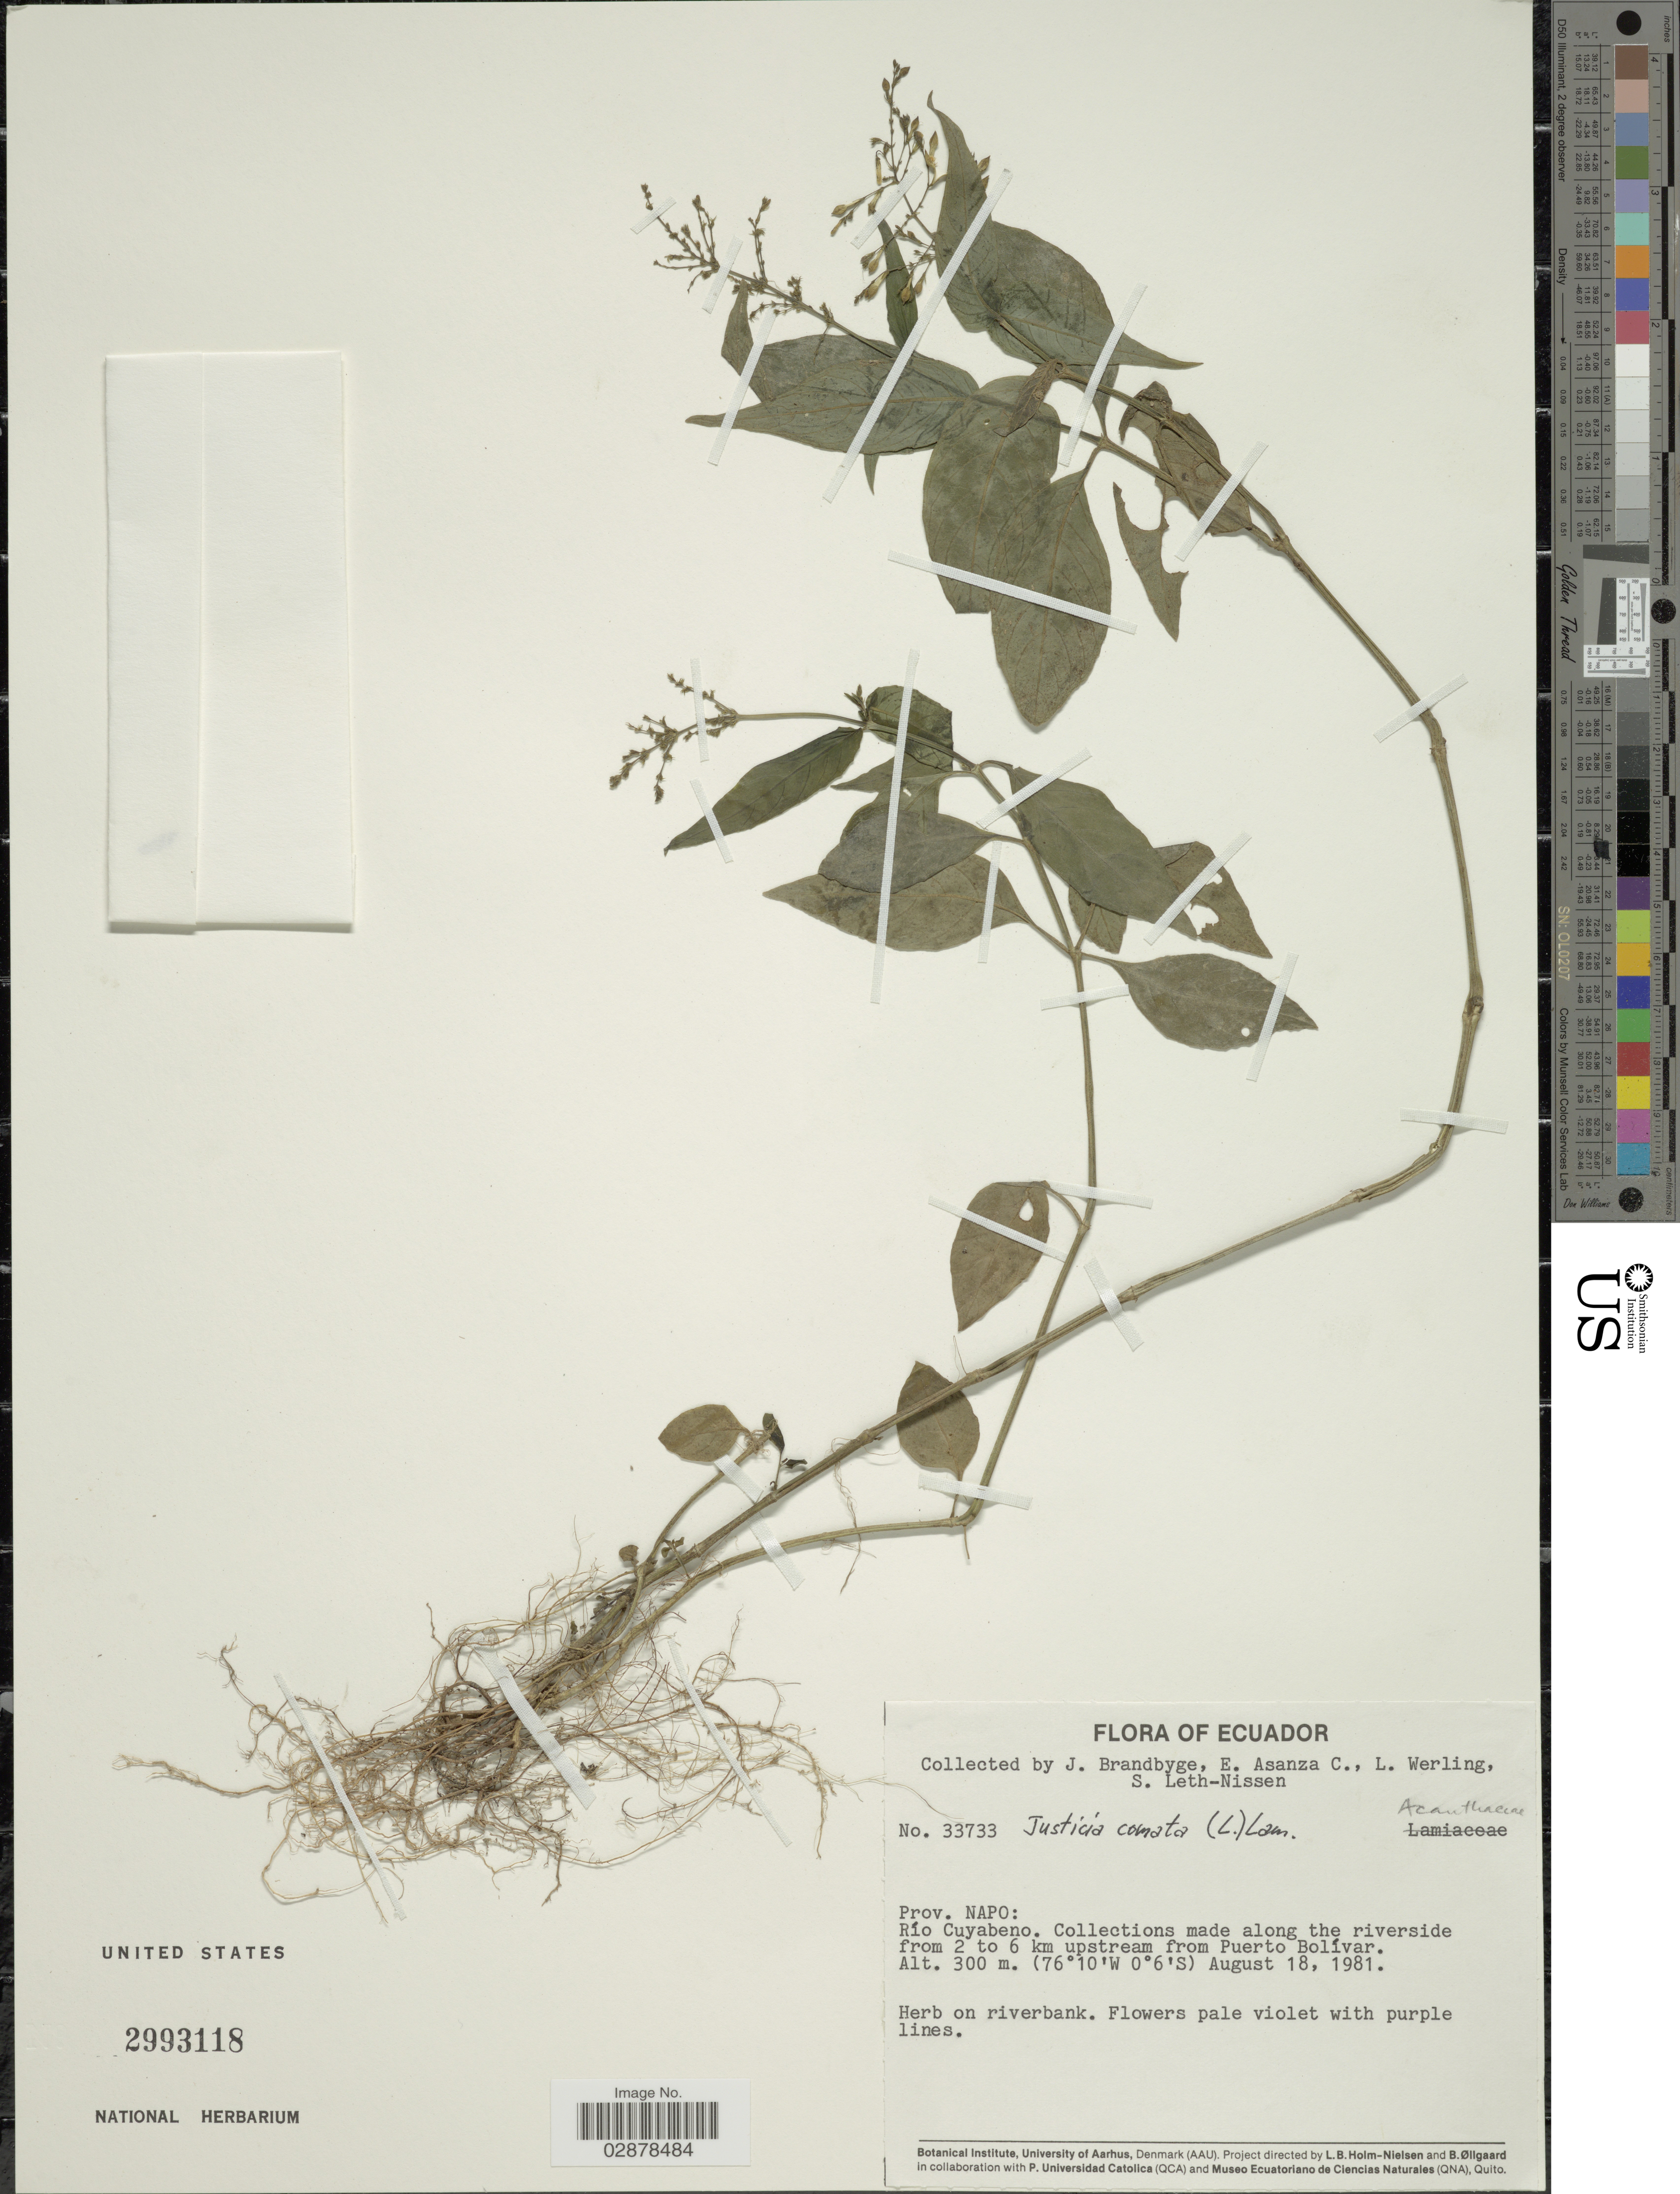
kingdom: Plantae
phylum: Tracheophyta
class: Magnoliopsida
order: Lamiales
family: Acanthaceae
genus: Justicia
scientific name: Justicia comata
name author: (L.) Lam.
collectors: J. Brandbyge, E. Asanza C., L. Werling & S. Leth-Nissen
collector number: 33733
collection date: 1981-08-18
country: Ecuador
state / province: Napo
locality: Río Cuyabeno. Collections made along the riverside from 2 to 6 km upstream from Puerto Bolívar.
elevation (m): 300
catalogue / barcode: US 2993118